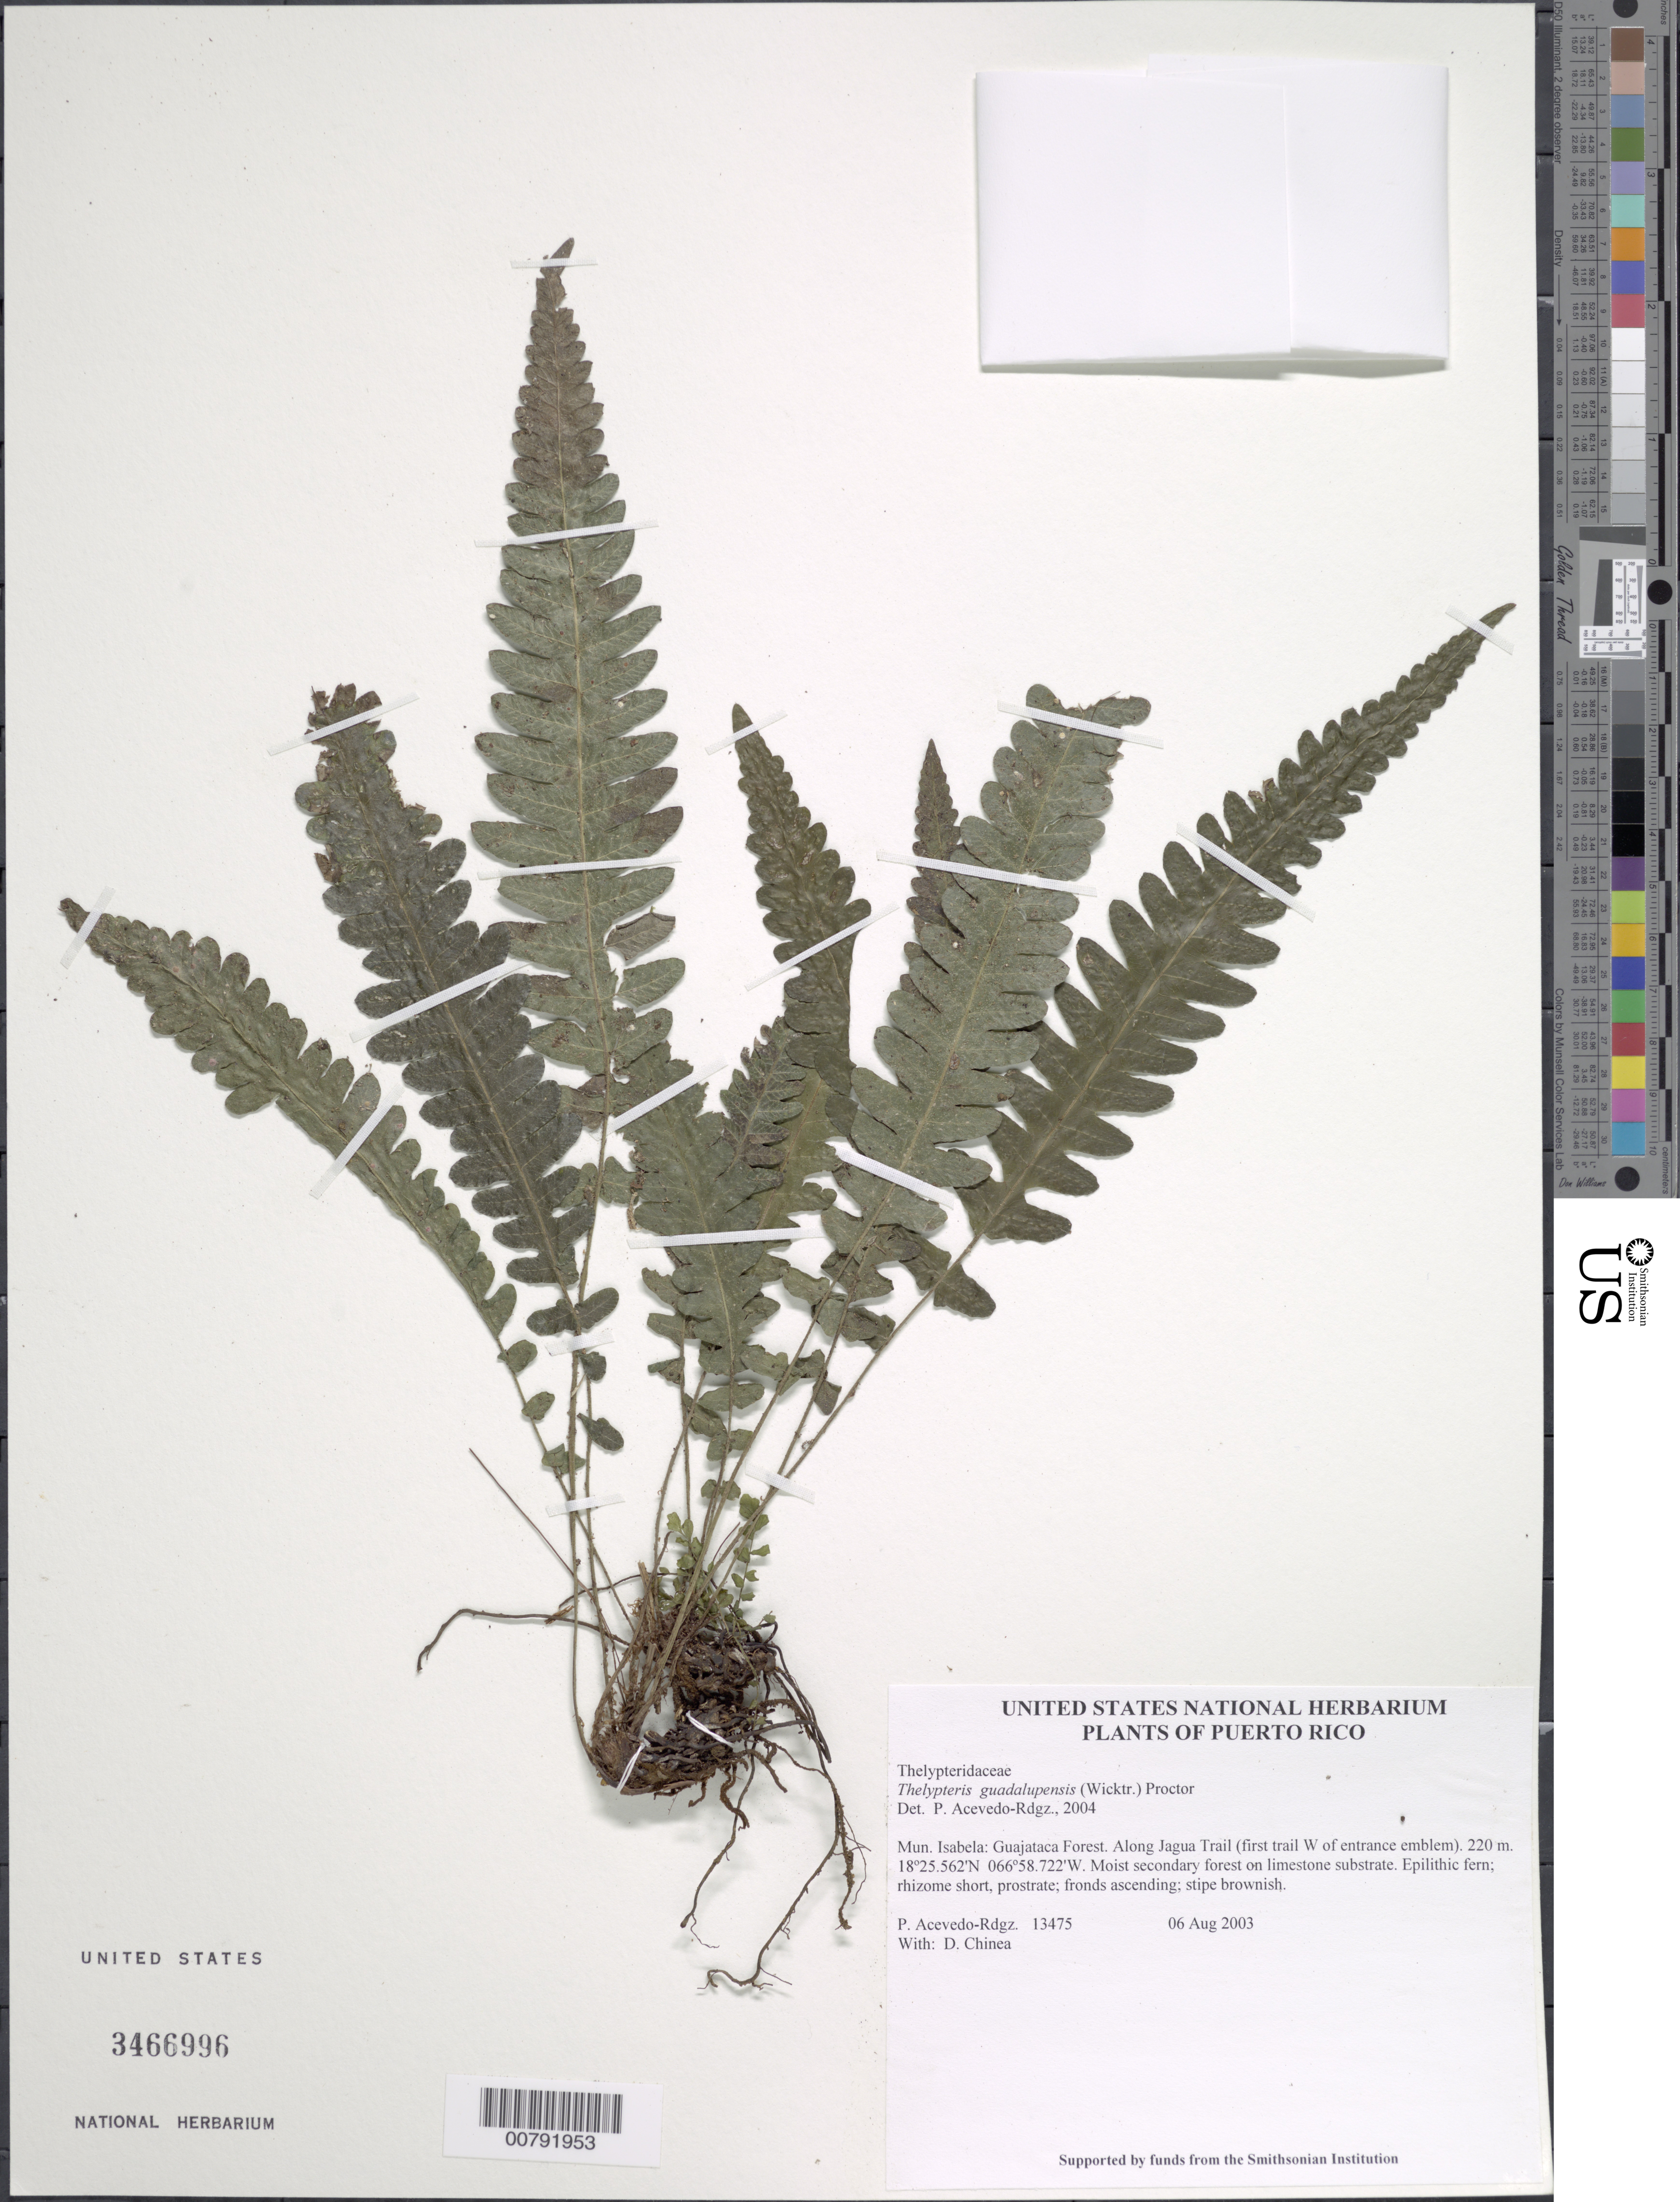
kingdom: Plantae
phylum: Tracheophyta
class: Polypodiopsida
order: Polypodiales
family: Thelypteridaceae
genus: Goniopteris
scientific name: Goniopteris guadelupensis (Wikstr.) comb. nov., ined 2015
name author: (Wikstr.)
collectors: P. Acevedo-Rodr. & D. Chinea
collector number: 13475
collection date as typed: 06 Aug 2003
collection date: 2003-08-06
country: Puerto Rico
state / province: Isabela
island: Puerto Rico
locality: Mun. Isabela: Guajataca Forest. Along Jagua Trail (first trail W of entrance emblem).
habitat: Moist secondary forest on limestone substrate.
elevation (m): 220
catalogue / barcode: US 3466996